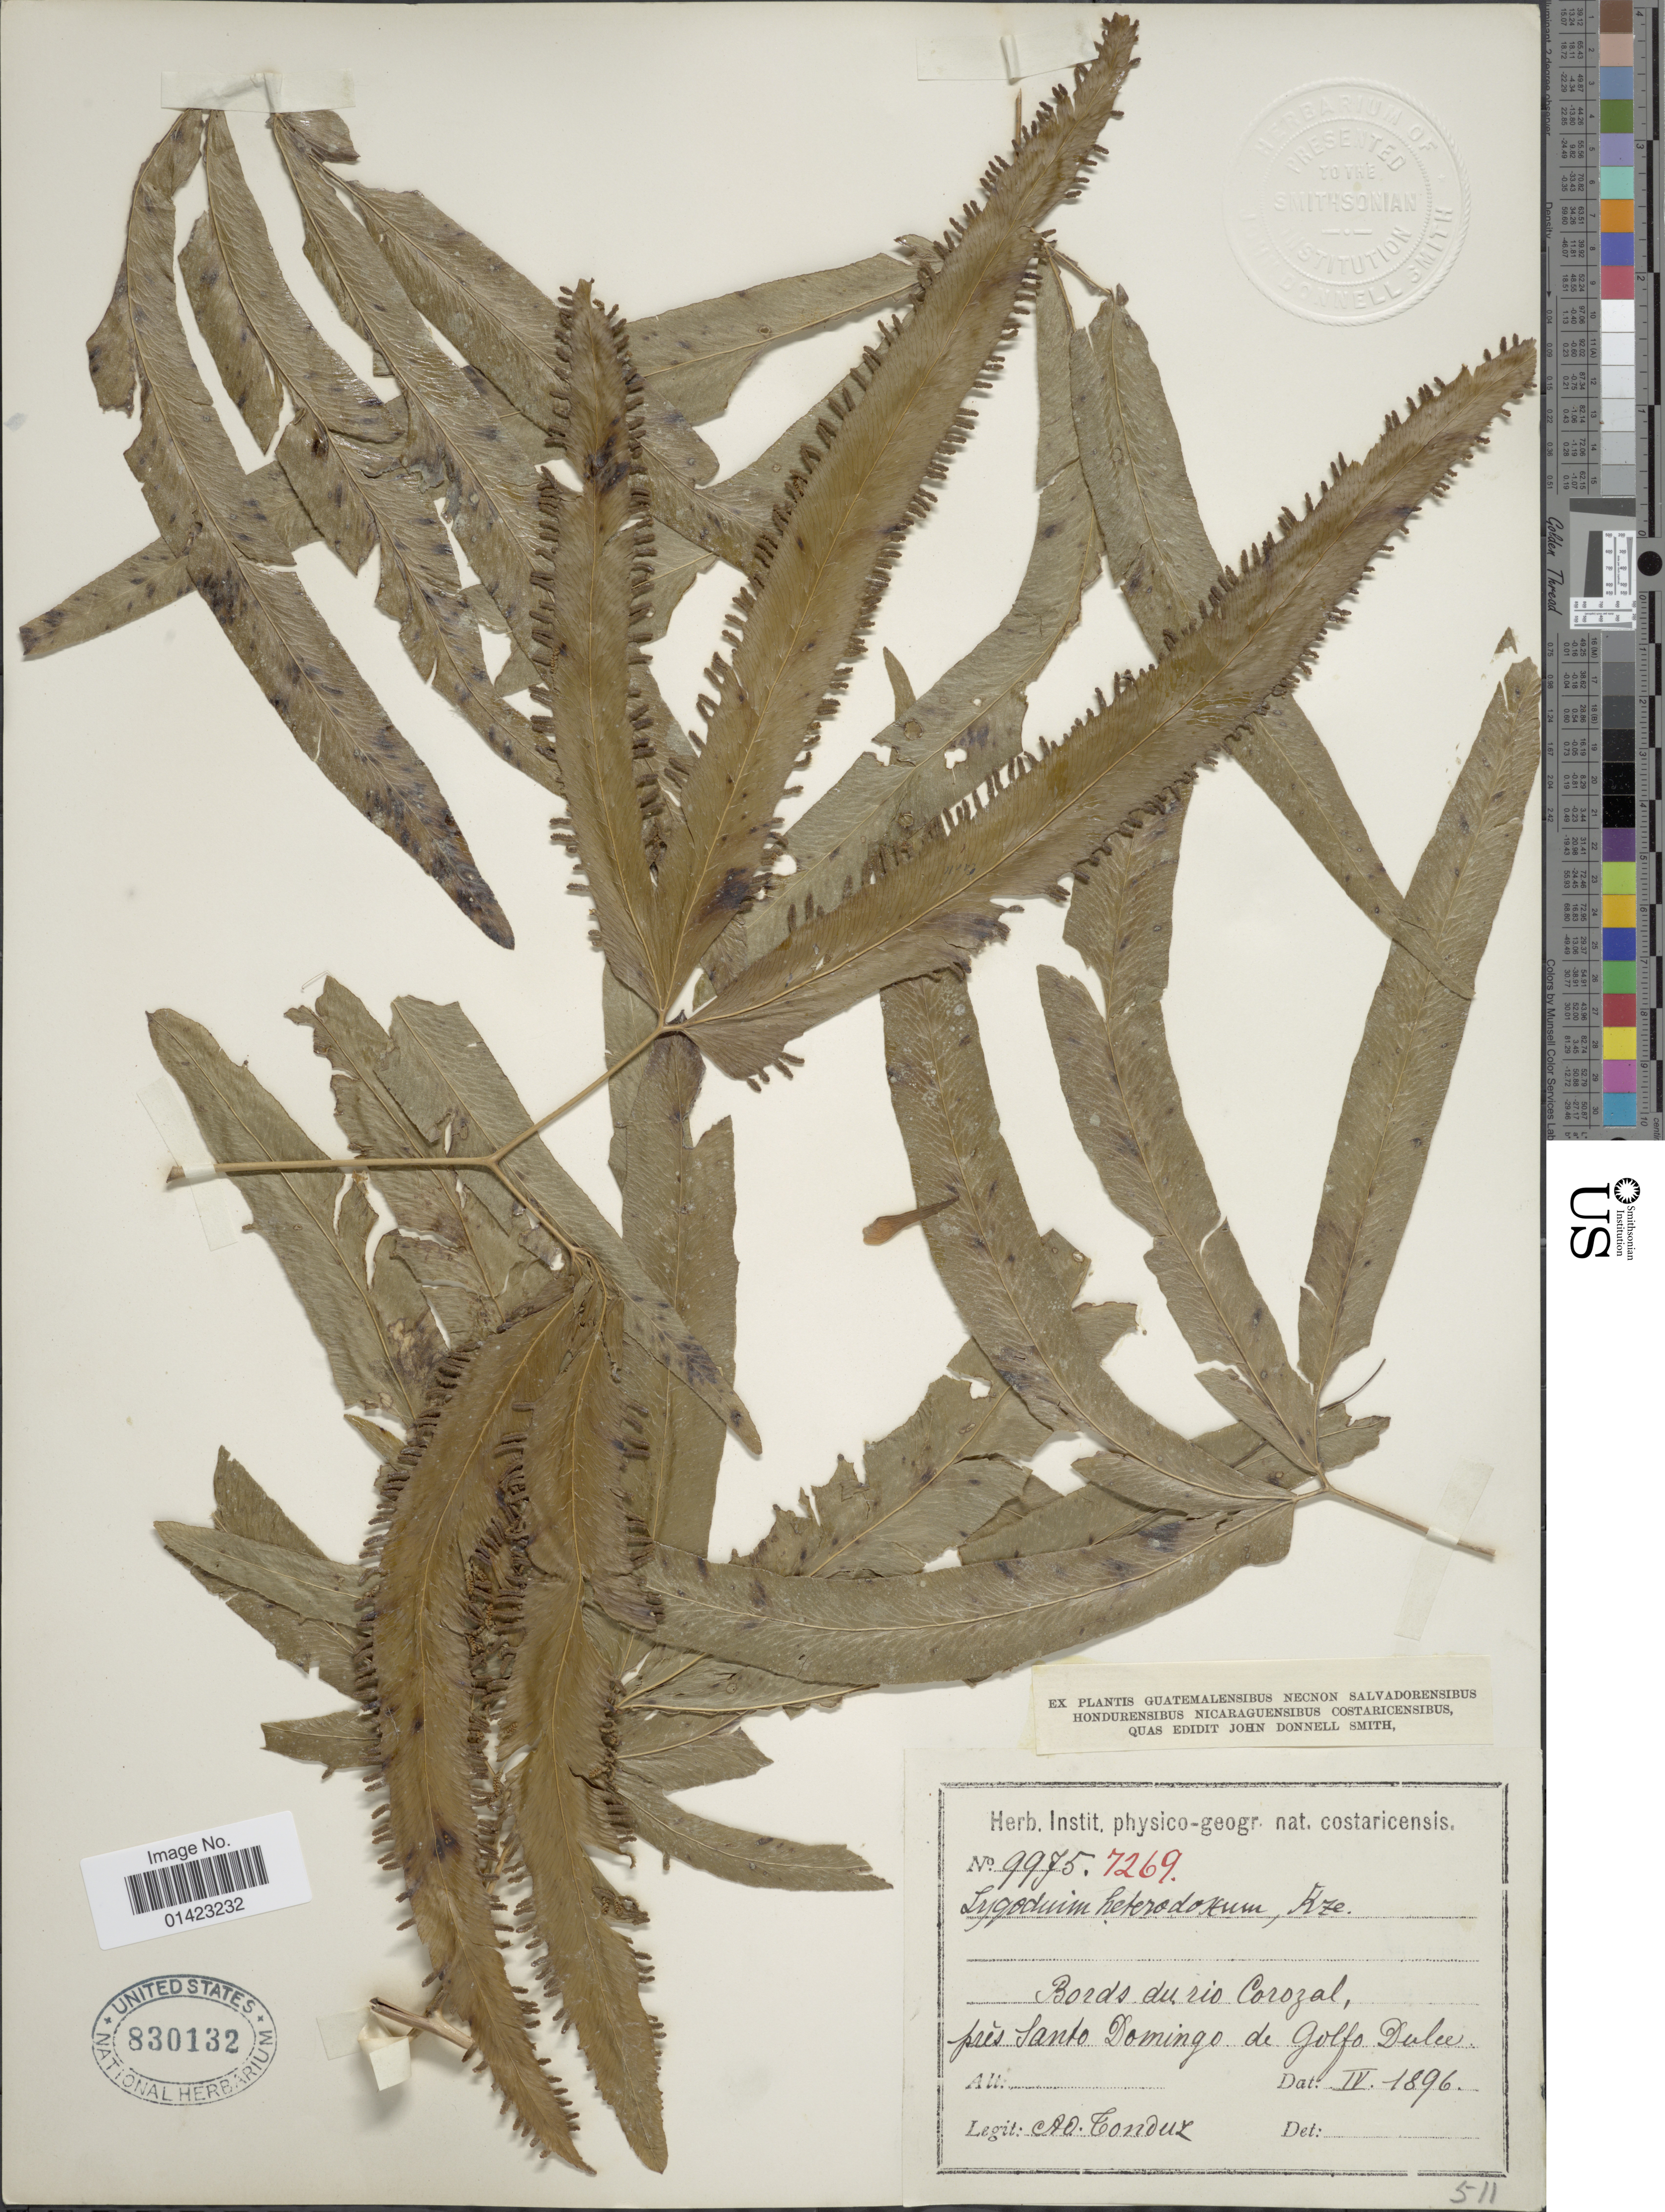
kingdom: Plantae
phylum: Tracheophyta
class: Polypodiopsida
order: Schizaeales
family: Lygodiaceae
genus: Lygodium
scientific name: Lygodium heterodoxum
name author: Kunze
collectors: A. Tonduz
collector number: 9975/7269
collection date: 1896-04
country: Costa Rica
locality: Bords du Rio Corozal, pres Santo Domingo de Golfo Dulce.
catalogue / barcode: US 830132